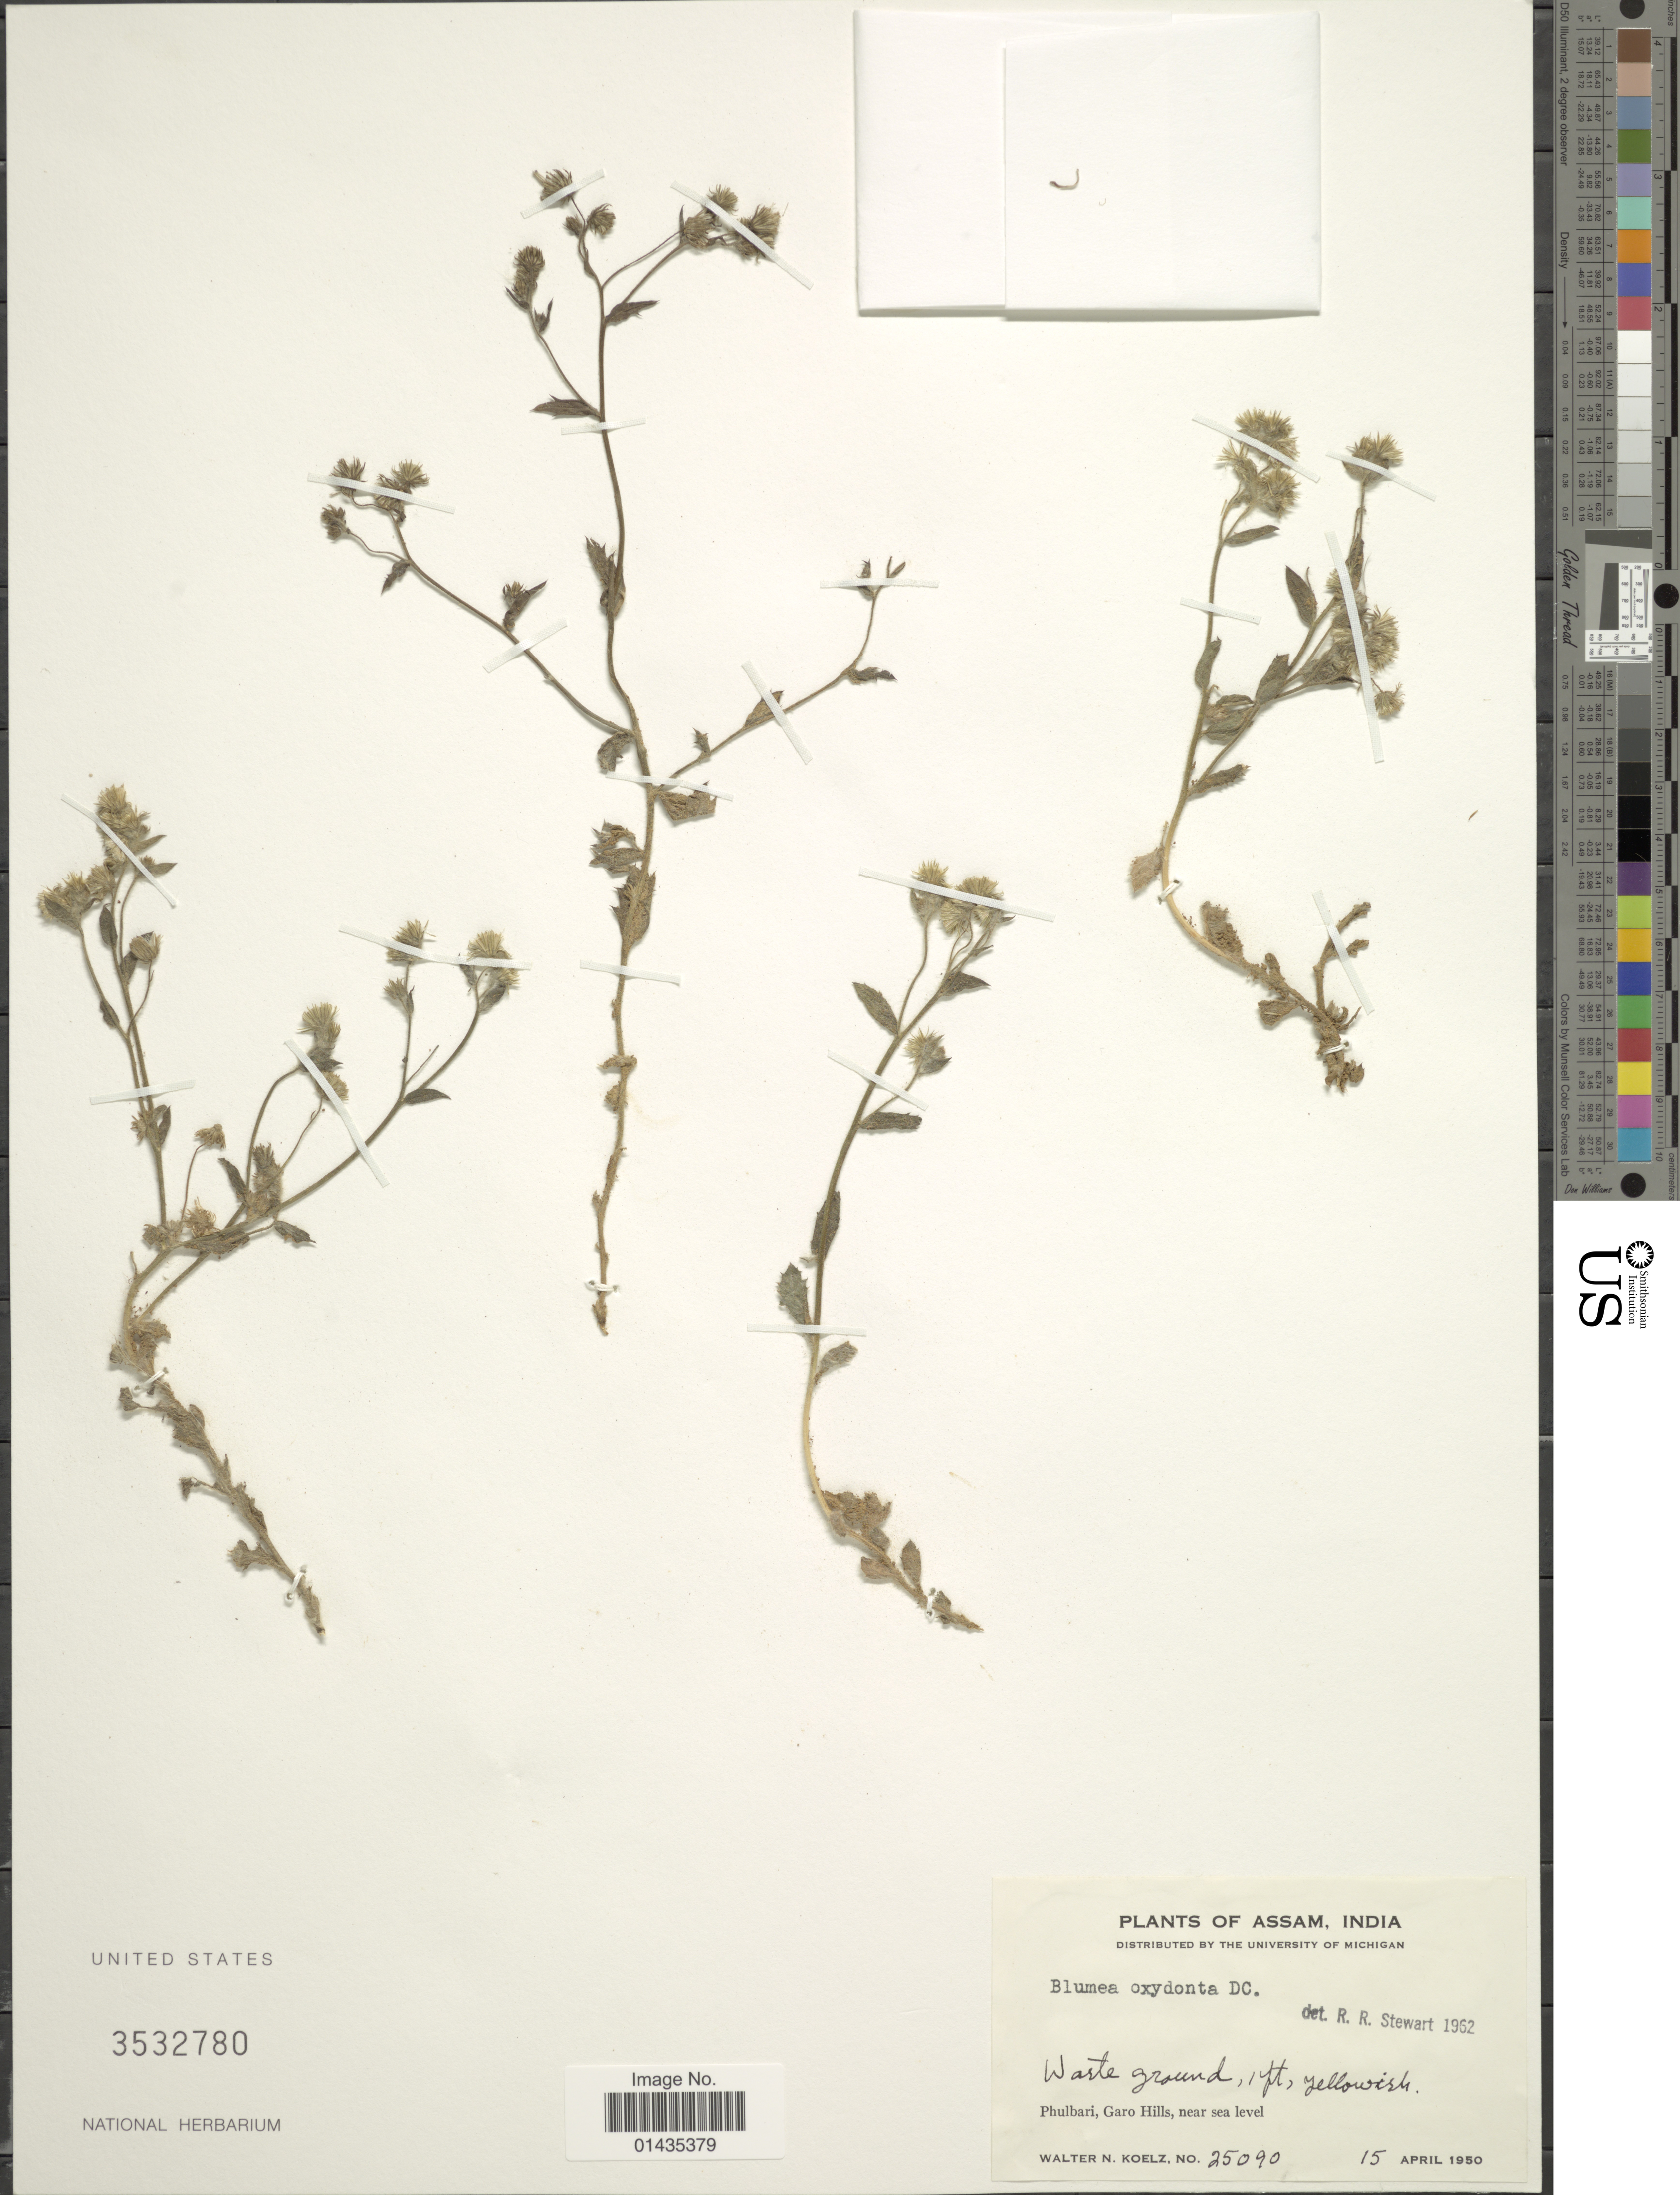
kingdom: Plantae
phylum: Tracheophyta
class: Magnoliopsida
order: Asterales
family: Asteraceae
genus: Blumea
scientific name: Blumea oxyodonta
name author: DC.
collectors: W. N. Koelz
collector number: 25090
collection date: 1950-04-15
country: India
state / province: Meghalaya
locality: Phulbari, Garo Hills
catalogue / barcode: US 3532780